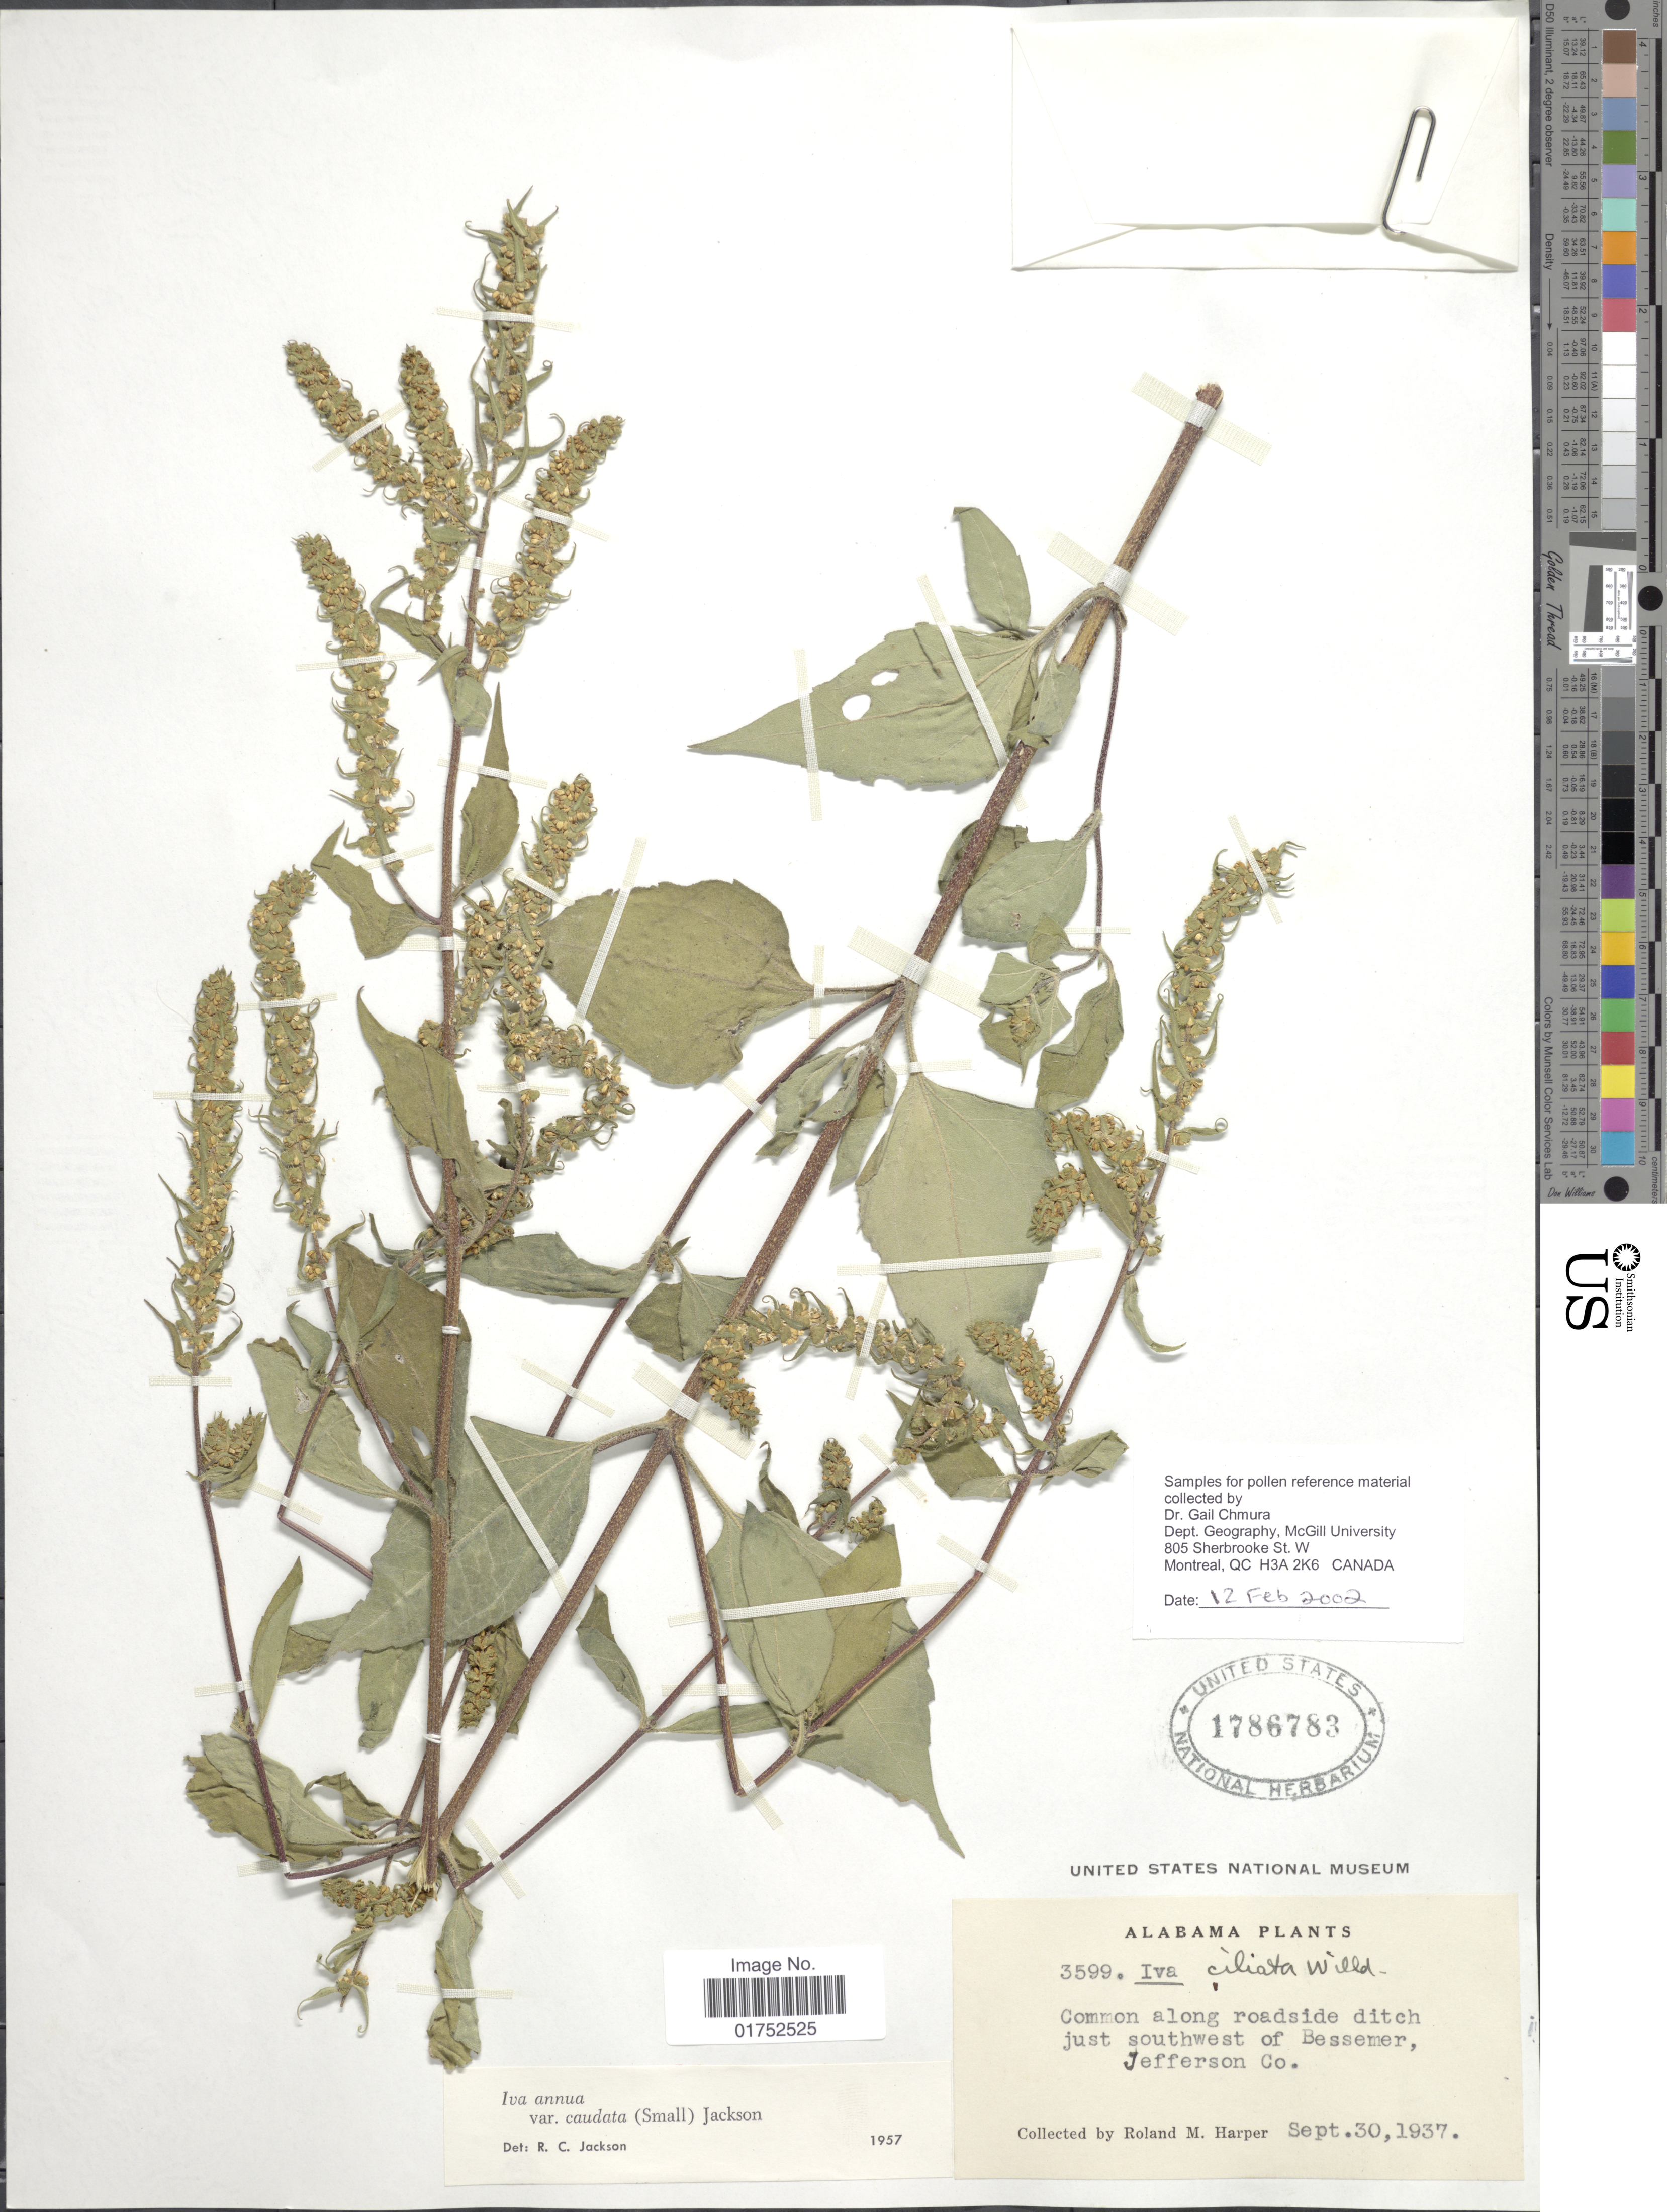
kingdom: Plantae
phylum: Tracheophyta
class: Magnoliopsida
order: Asterales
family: Asteraceae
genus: Iva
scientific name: Iva annua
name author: L.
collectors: R. M. Harper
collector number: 3599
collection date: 1937-09-30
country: United States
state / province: Alabama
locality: Southwest of Bessemer, Jefferson Co.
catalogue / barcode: US 1786783